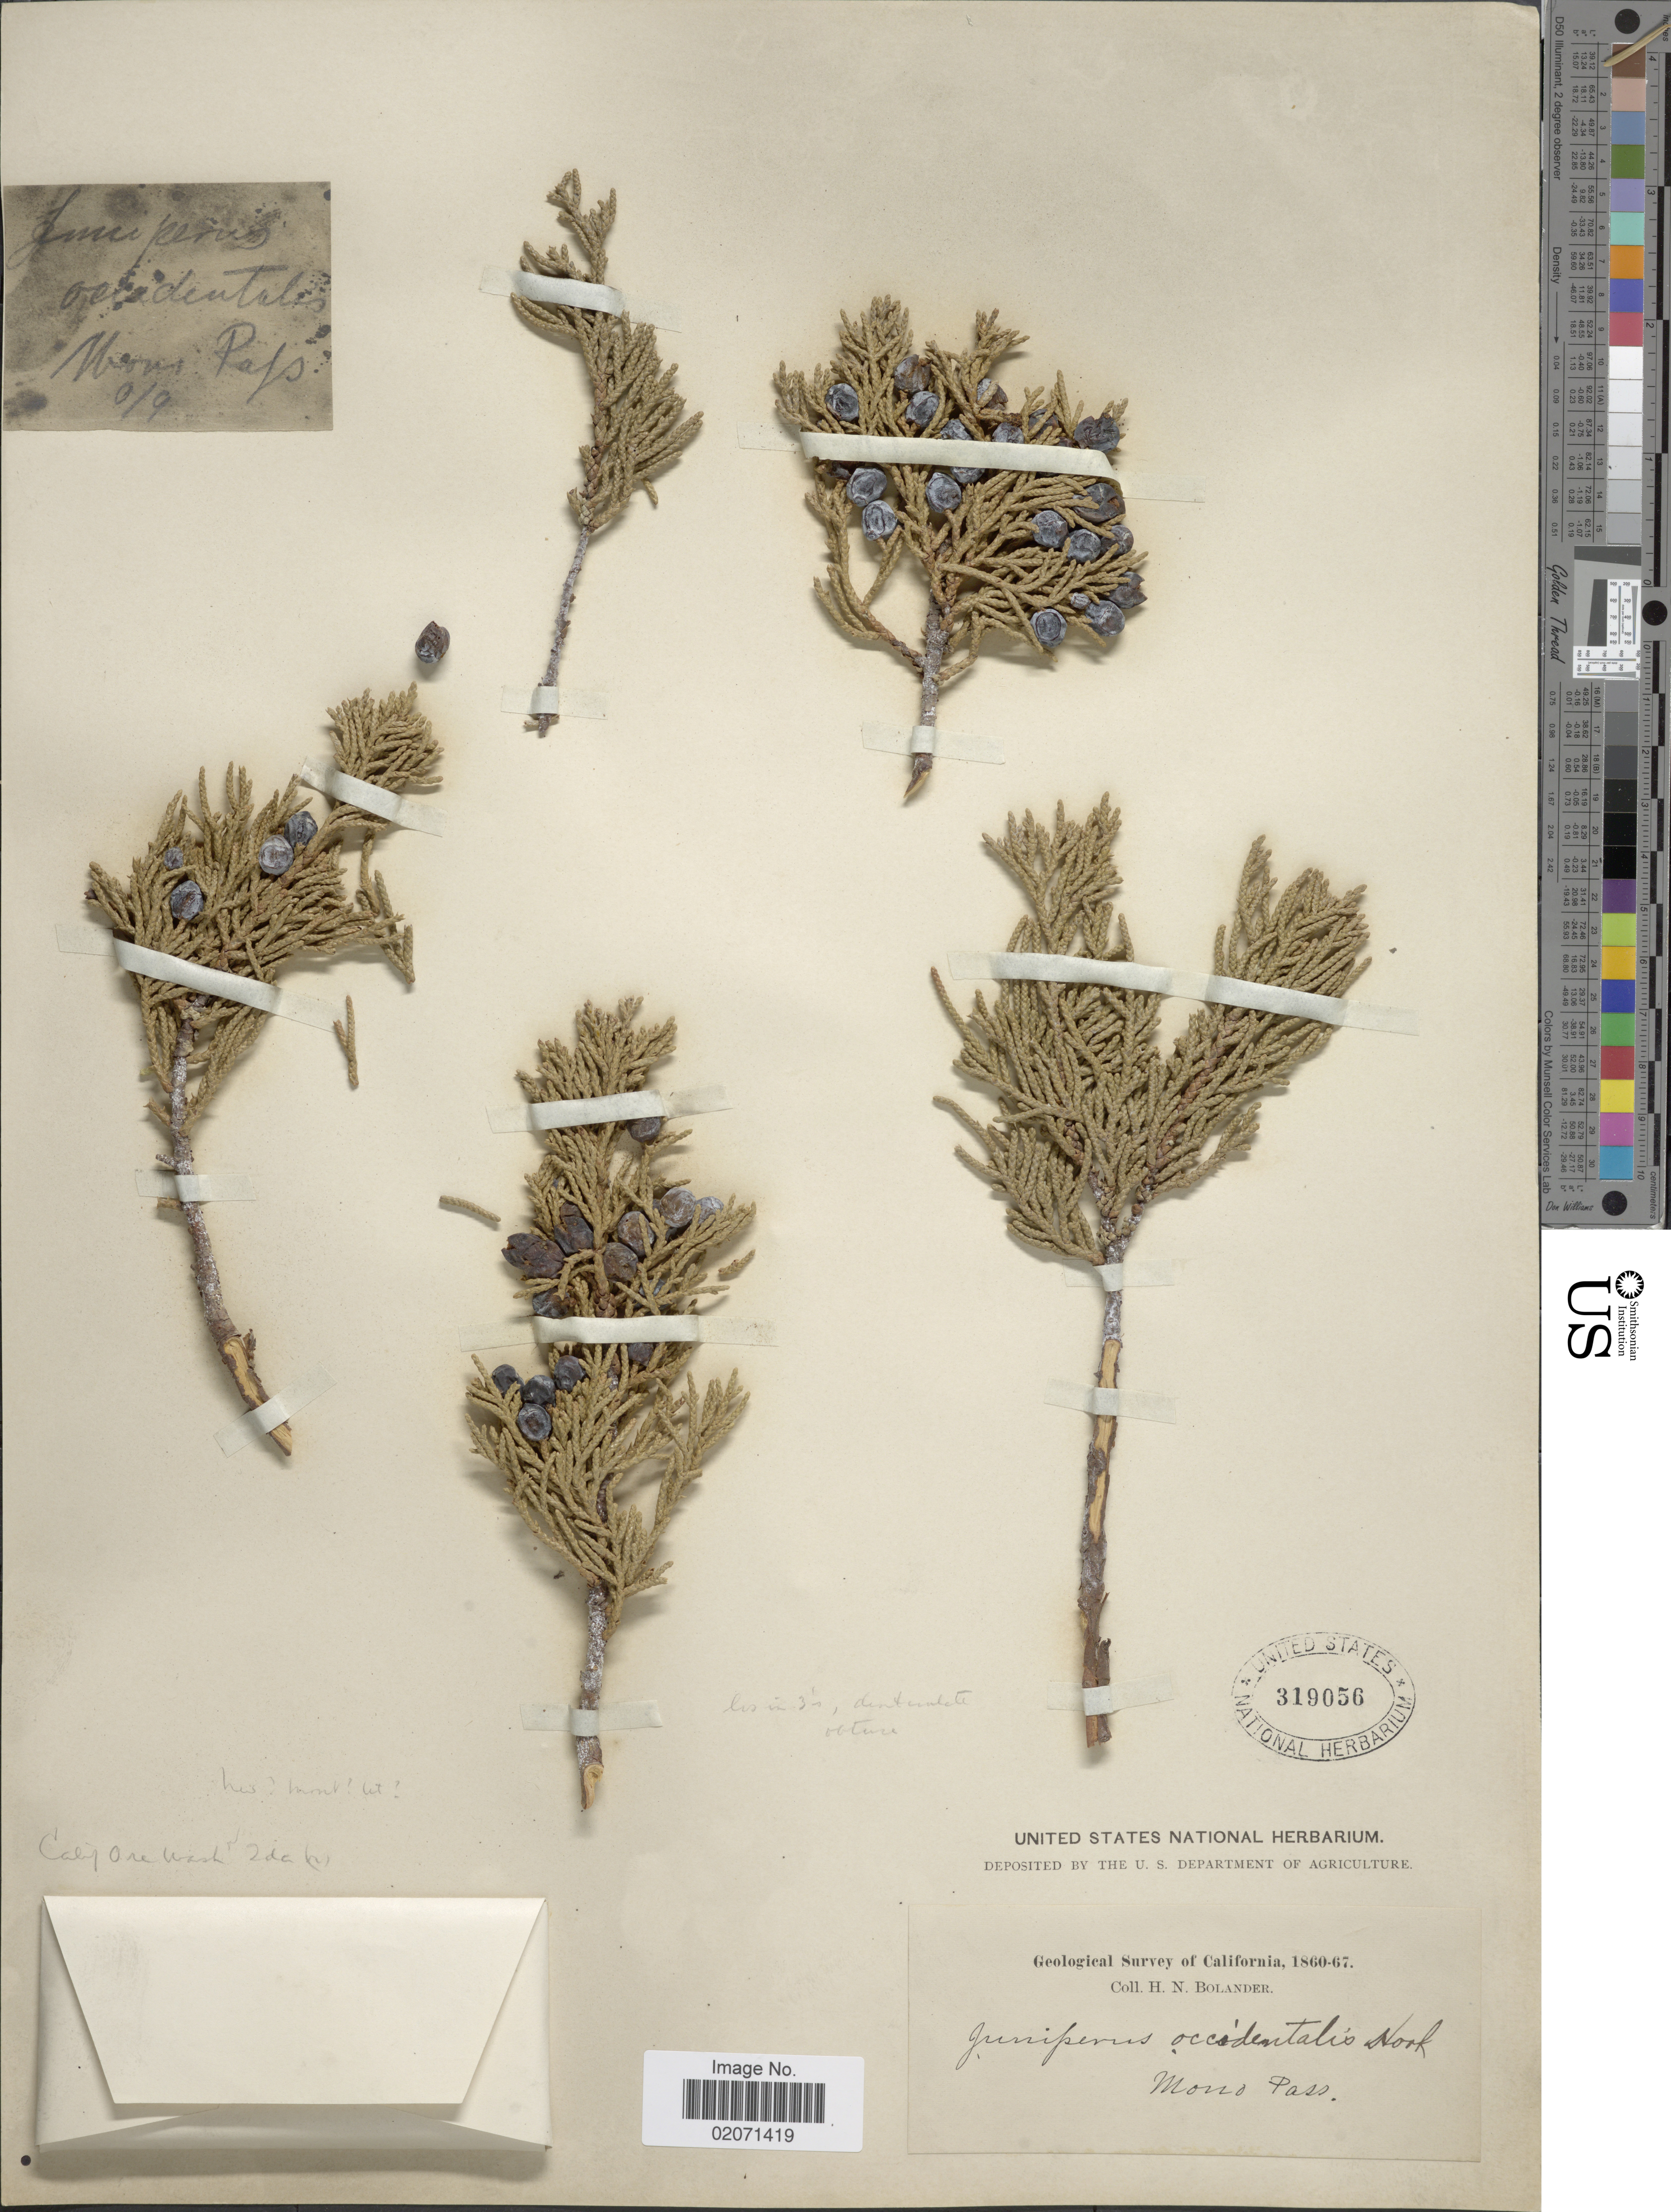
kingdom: Plantae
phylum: Tracheophyta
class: Pinopsida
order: Pinales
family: Cupressaceae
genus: Juniperus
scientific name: Juniperus occidentalis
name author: Hook.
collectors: H. Bolander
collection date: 1860/1867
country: United States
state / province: California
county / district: Mono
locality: Mono Pass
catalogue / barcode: US 319056